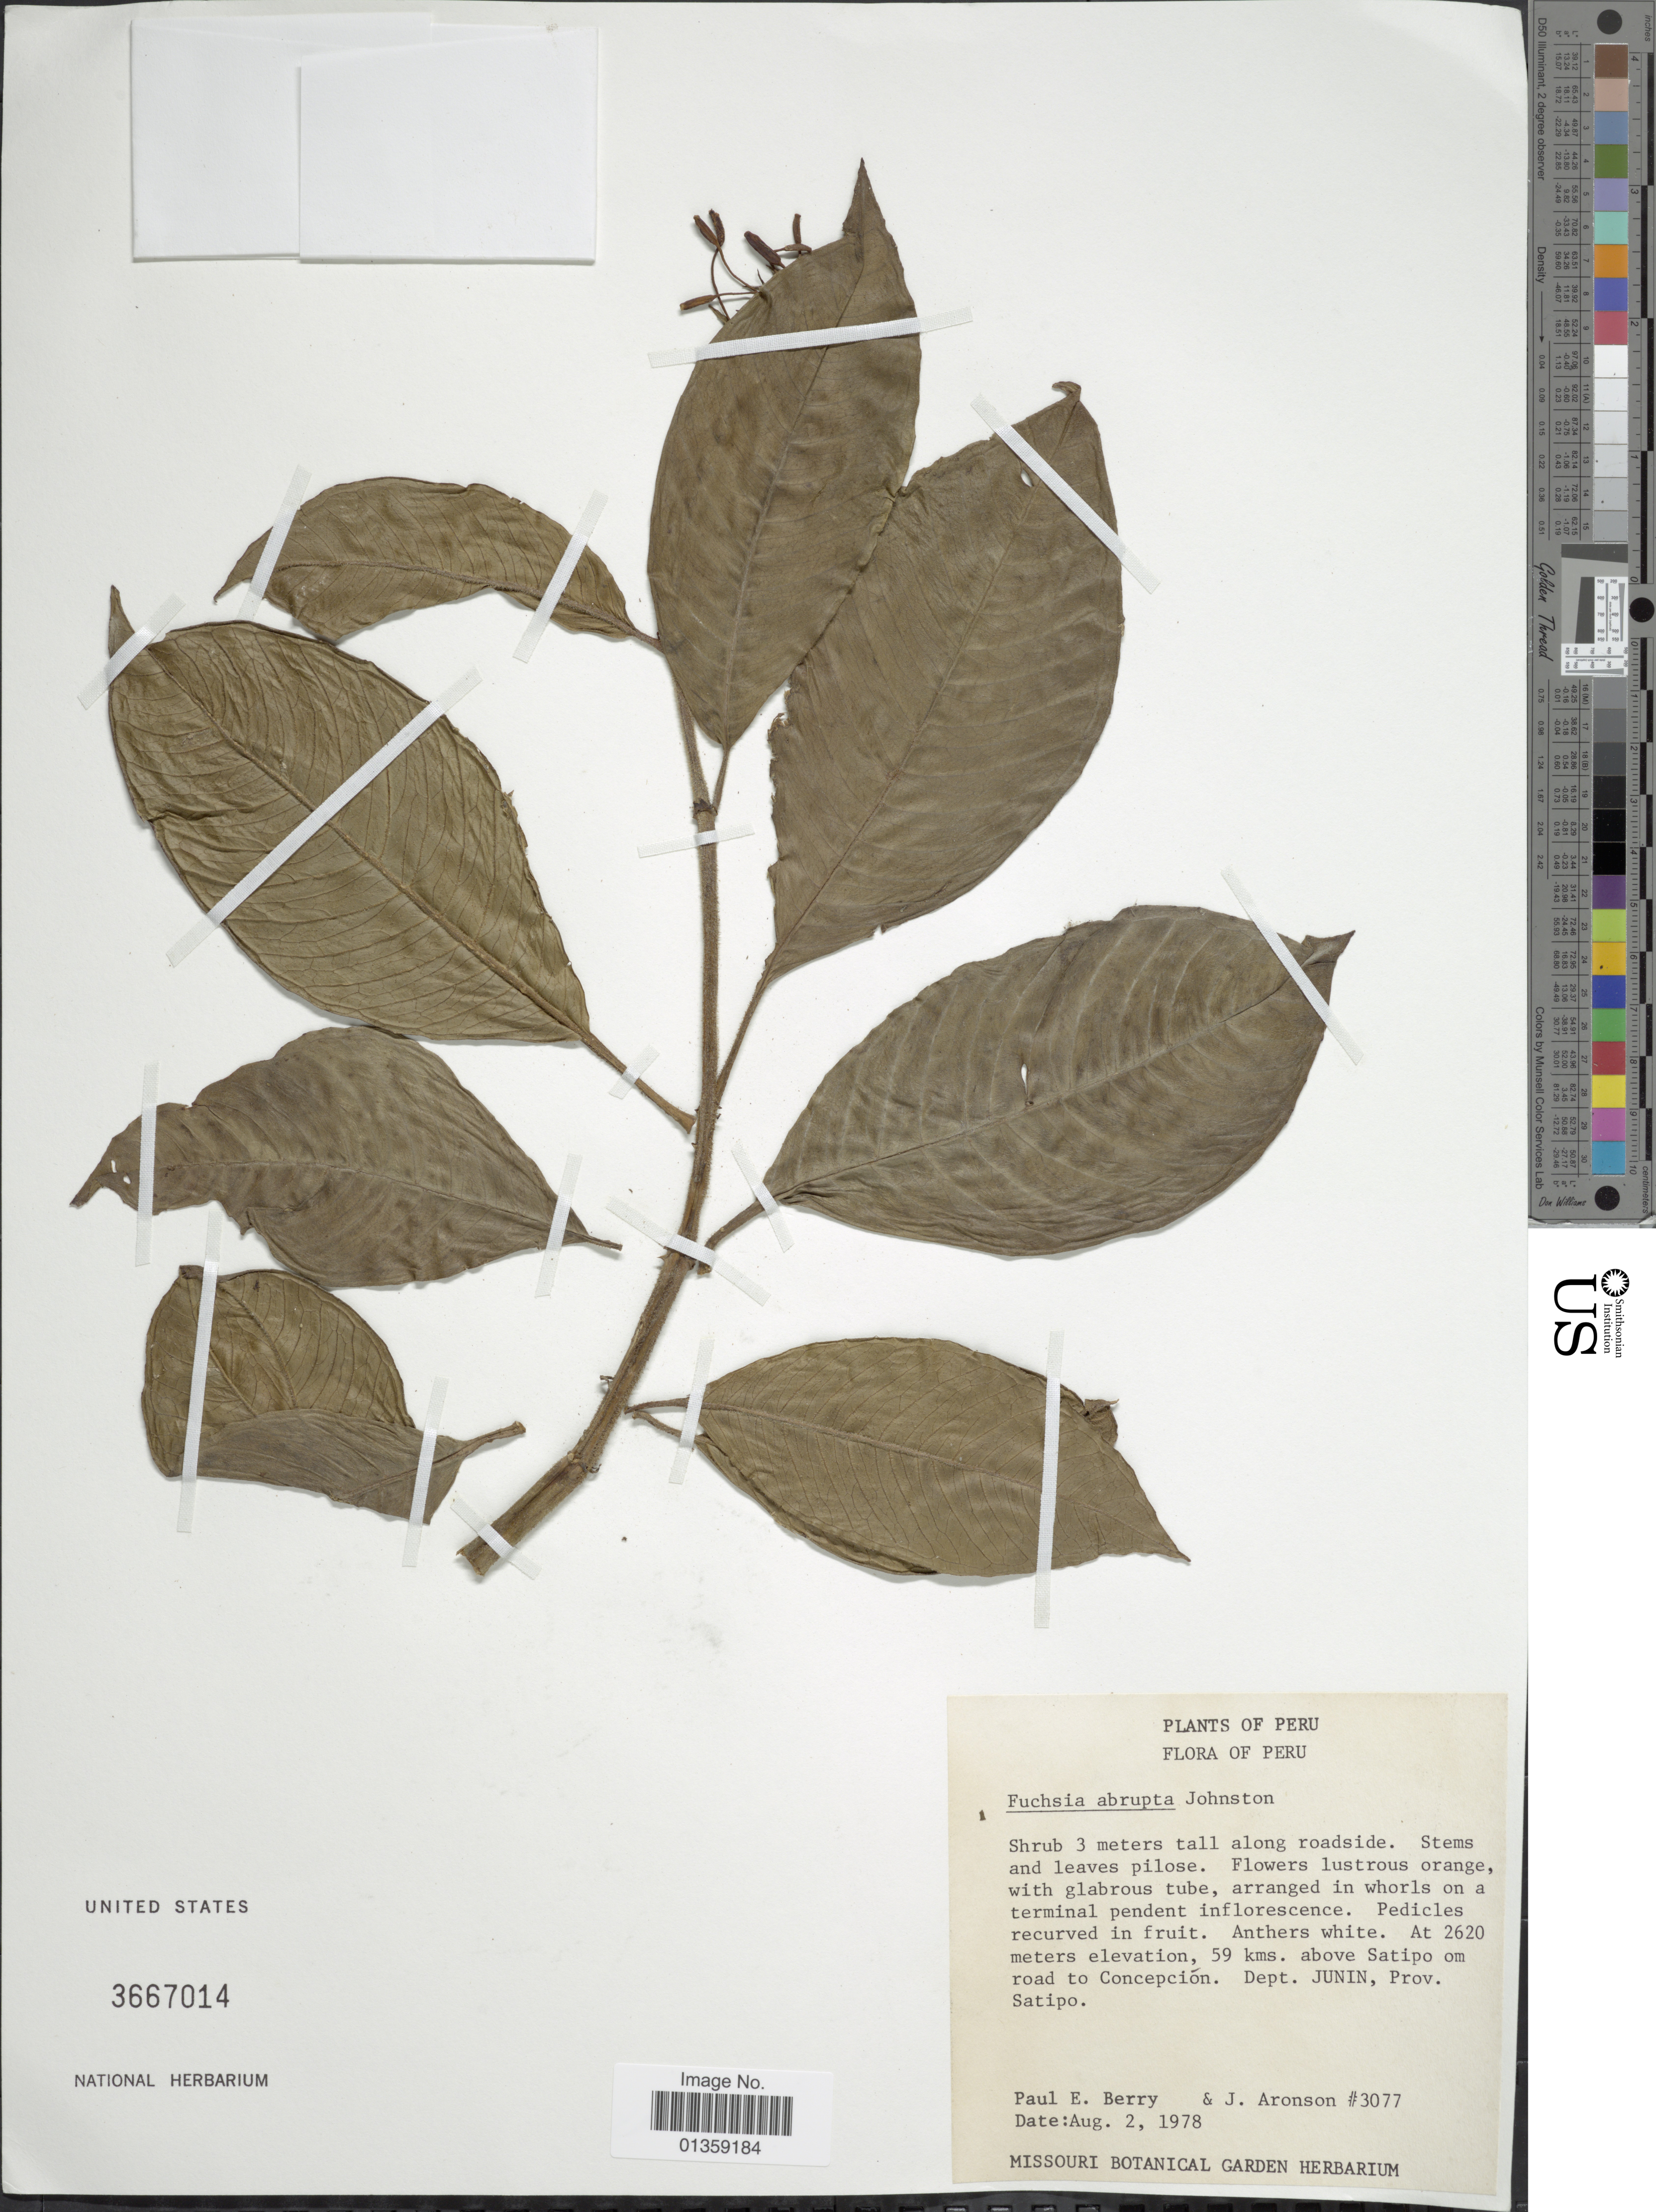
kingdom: Plantae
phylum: Tracheophyta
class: Magnoliopsida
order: Myrtales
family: Onagraceae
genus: Fuchsia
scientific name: Fuchsia abrupta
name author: I.M. Johnst.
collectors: P. E. Berry & J. Aronson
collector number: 3077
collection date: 1978-08-02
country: Peru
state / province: Junín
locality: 59 kms. above Satipo om road to Concepción, Prov. Satipo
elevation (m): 2620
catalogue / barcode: US 3667014